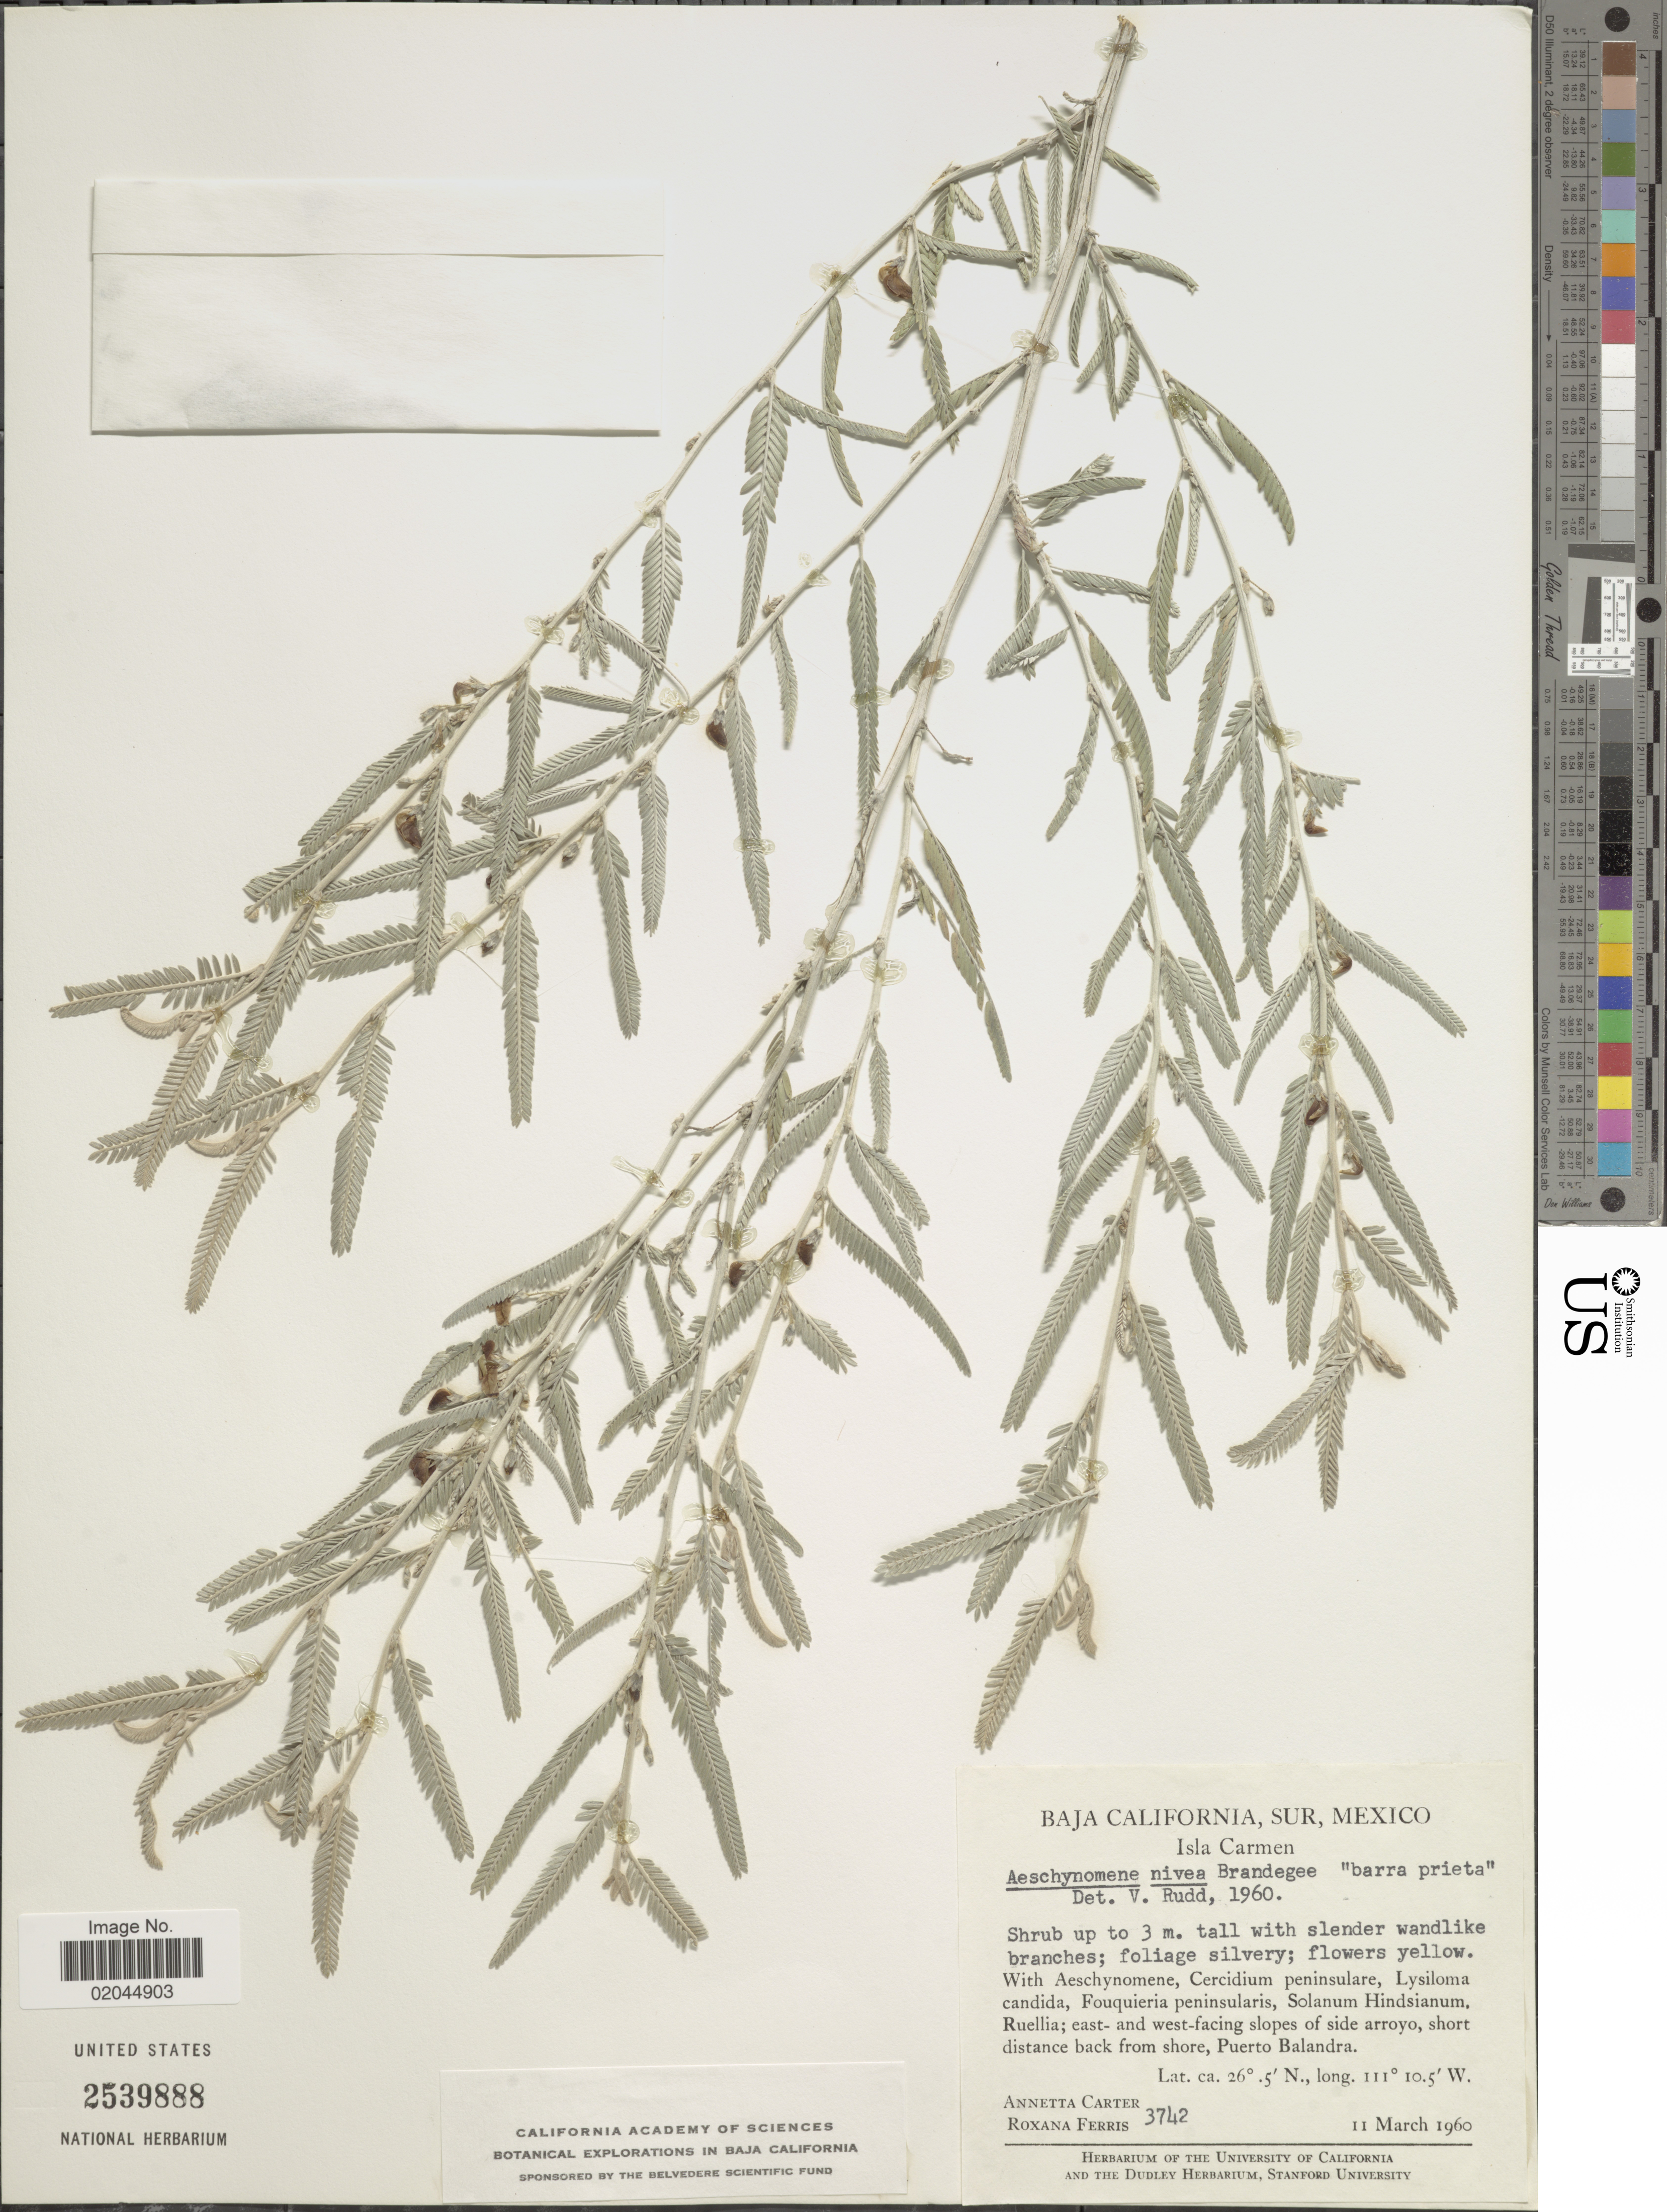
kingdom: Plantae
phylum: Tracheophyta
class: Magnoliopsida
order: Fabales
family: Fabaceae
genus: Aeschynomene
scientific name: Aeschynomene nivea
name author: Brandegee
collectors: A. Carter & R. S. Ferris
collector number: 3742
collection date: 1960-03-11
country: Mexico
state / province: Baja California Sur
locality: Baja California, Sur, Mexico, East- and west-facing slopes of side arroyo, short distance back from shore, Puerto Balandra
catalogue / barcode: US 2539888